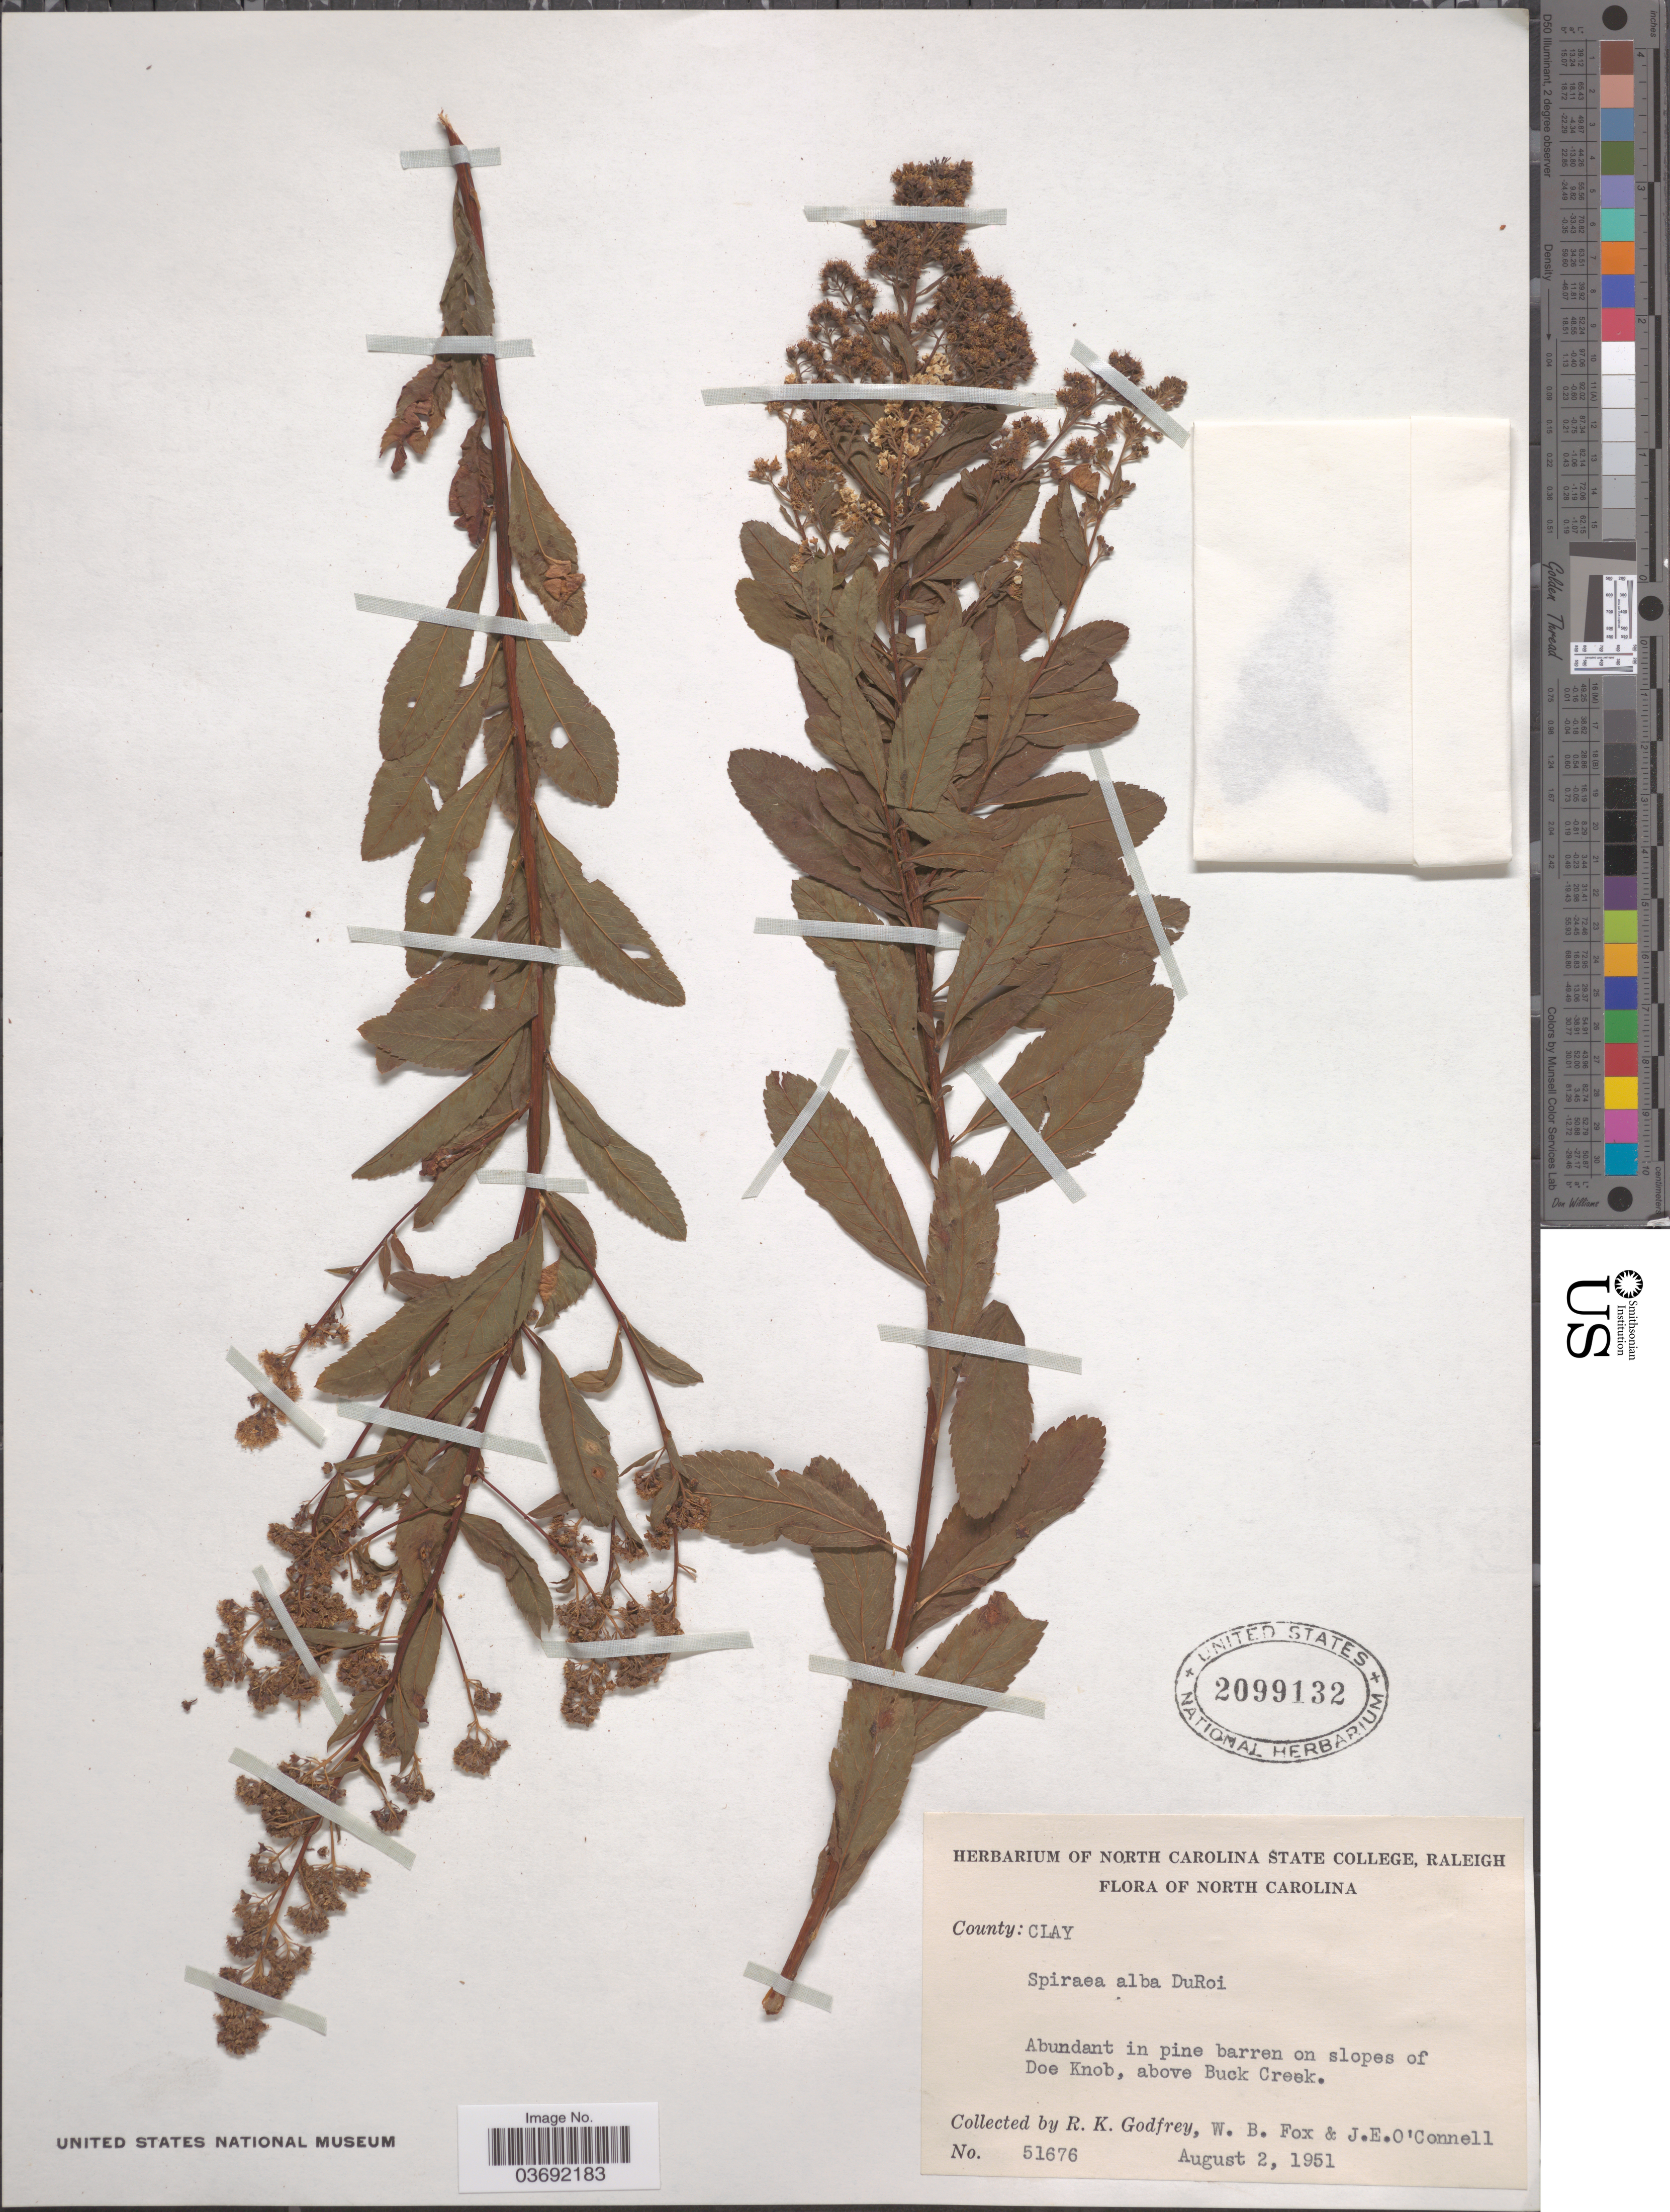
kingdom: Plantae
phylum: Tracheophyta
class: Magnoliopsida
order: Rosales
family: Rosaceae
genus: Spiraea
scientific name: Spiraea alba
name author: Du Roi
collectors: R. K. Godfrey, W. B. Fox & J. O'Connell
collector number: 51676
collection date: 1951-08-02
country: United States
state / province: North Carolina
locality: County: Clay. On slopes of Doe Knob, above Buck Creek.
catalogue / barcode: US 2099132